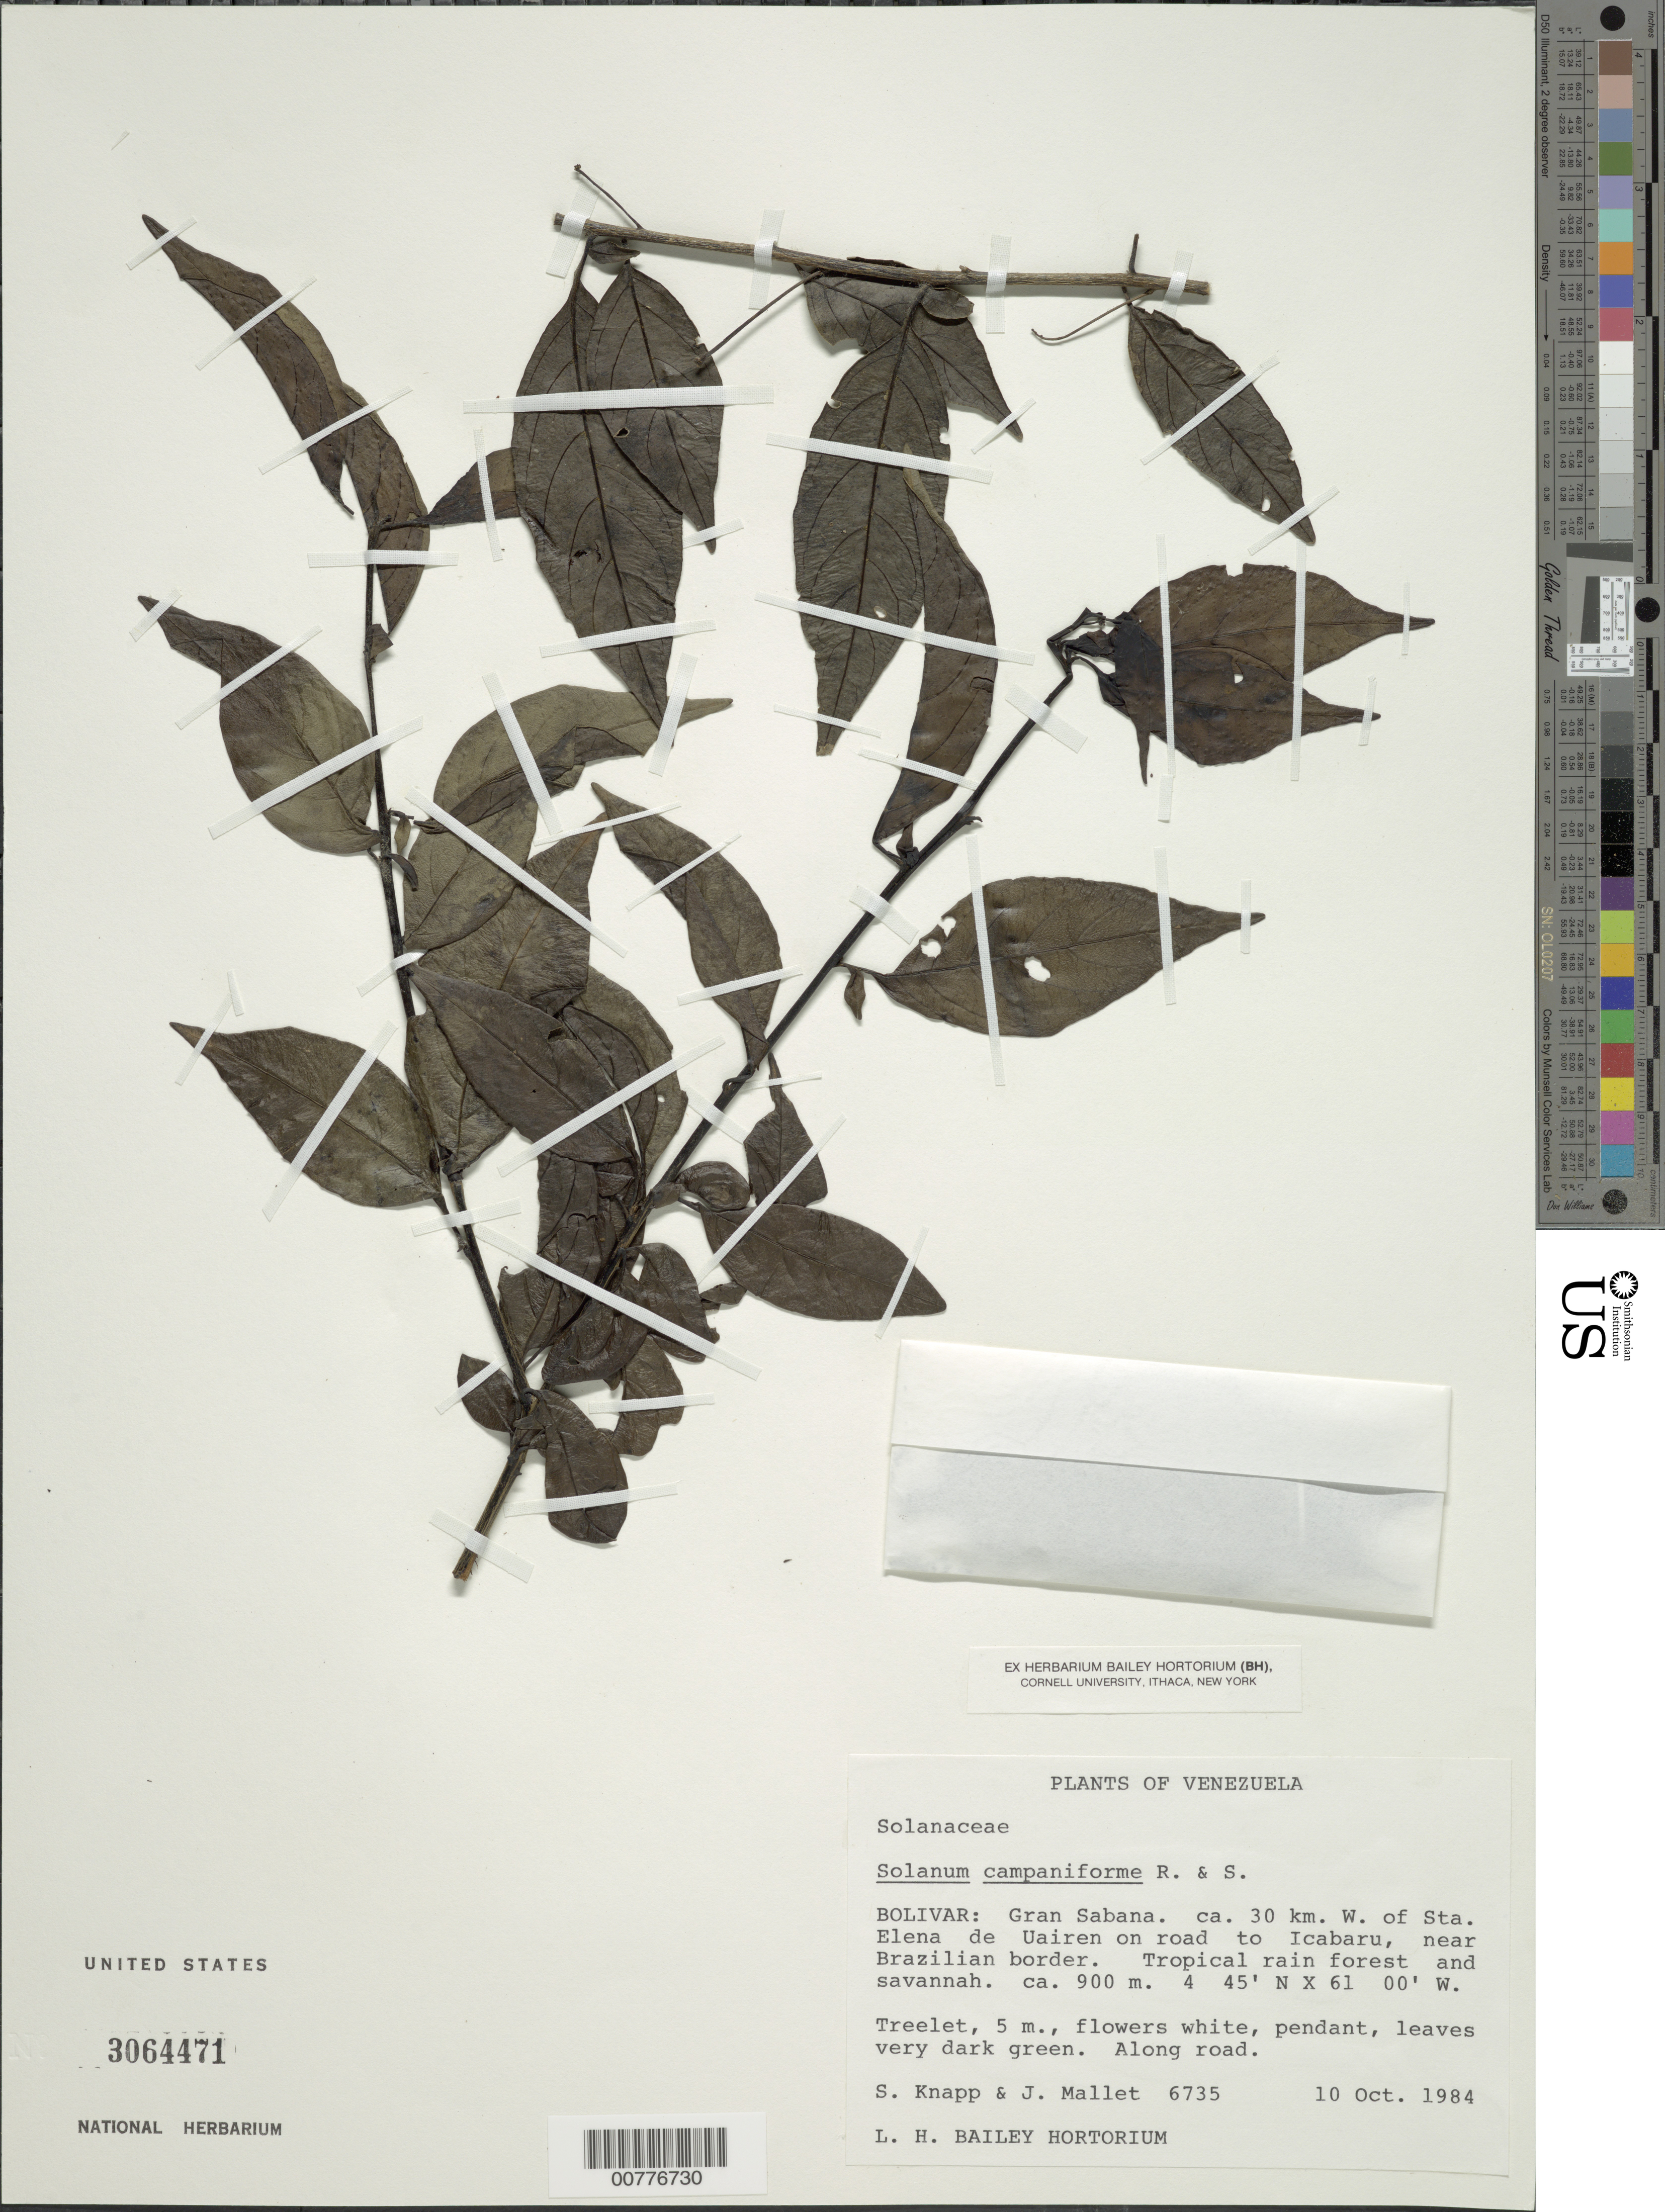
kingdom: Plantae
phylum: Tracheophyta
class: Magnoliopsida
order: Solanales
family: Solanaceae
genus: Solanum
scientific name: Solanum campaniforme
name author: Roem. & Schult.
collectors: S. Knapp & J. Mallet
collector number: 6735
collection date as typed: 10 Oct 1984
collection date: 1984-10-10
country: Venezuela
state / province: Bolívar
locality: Gran Sabana, ca. 30 km. W. of Sta. Elena de Uairen on road to Icabaru, near Brazilian border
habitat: tropical rainforest; along road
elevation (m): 900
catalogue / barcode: US 3064471